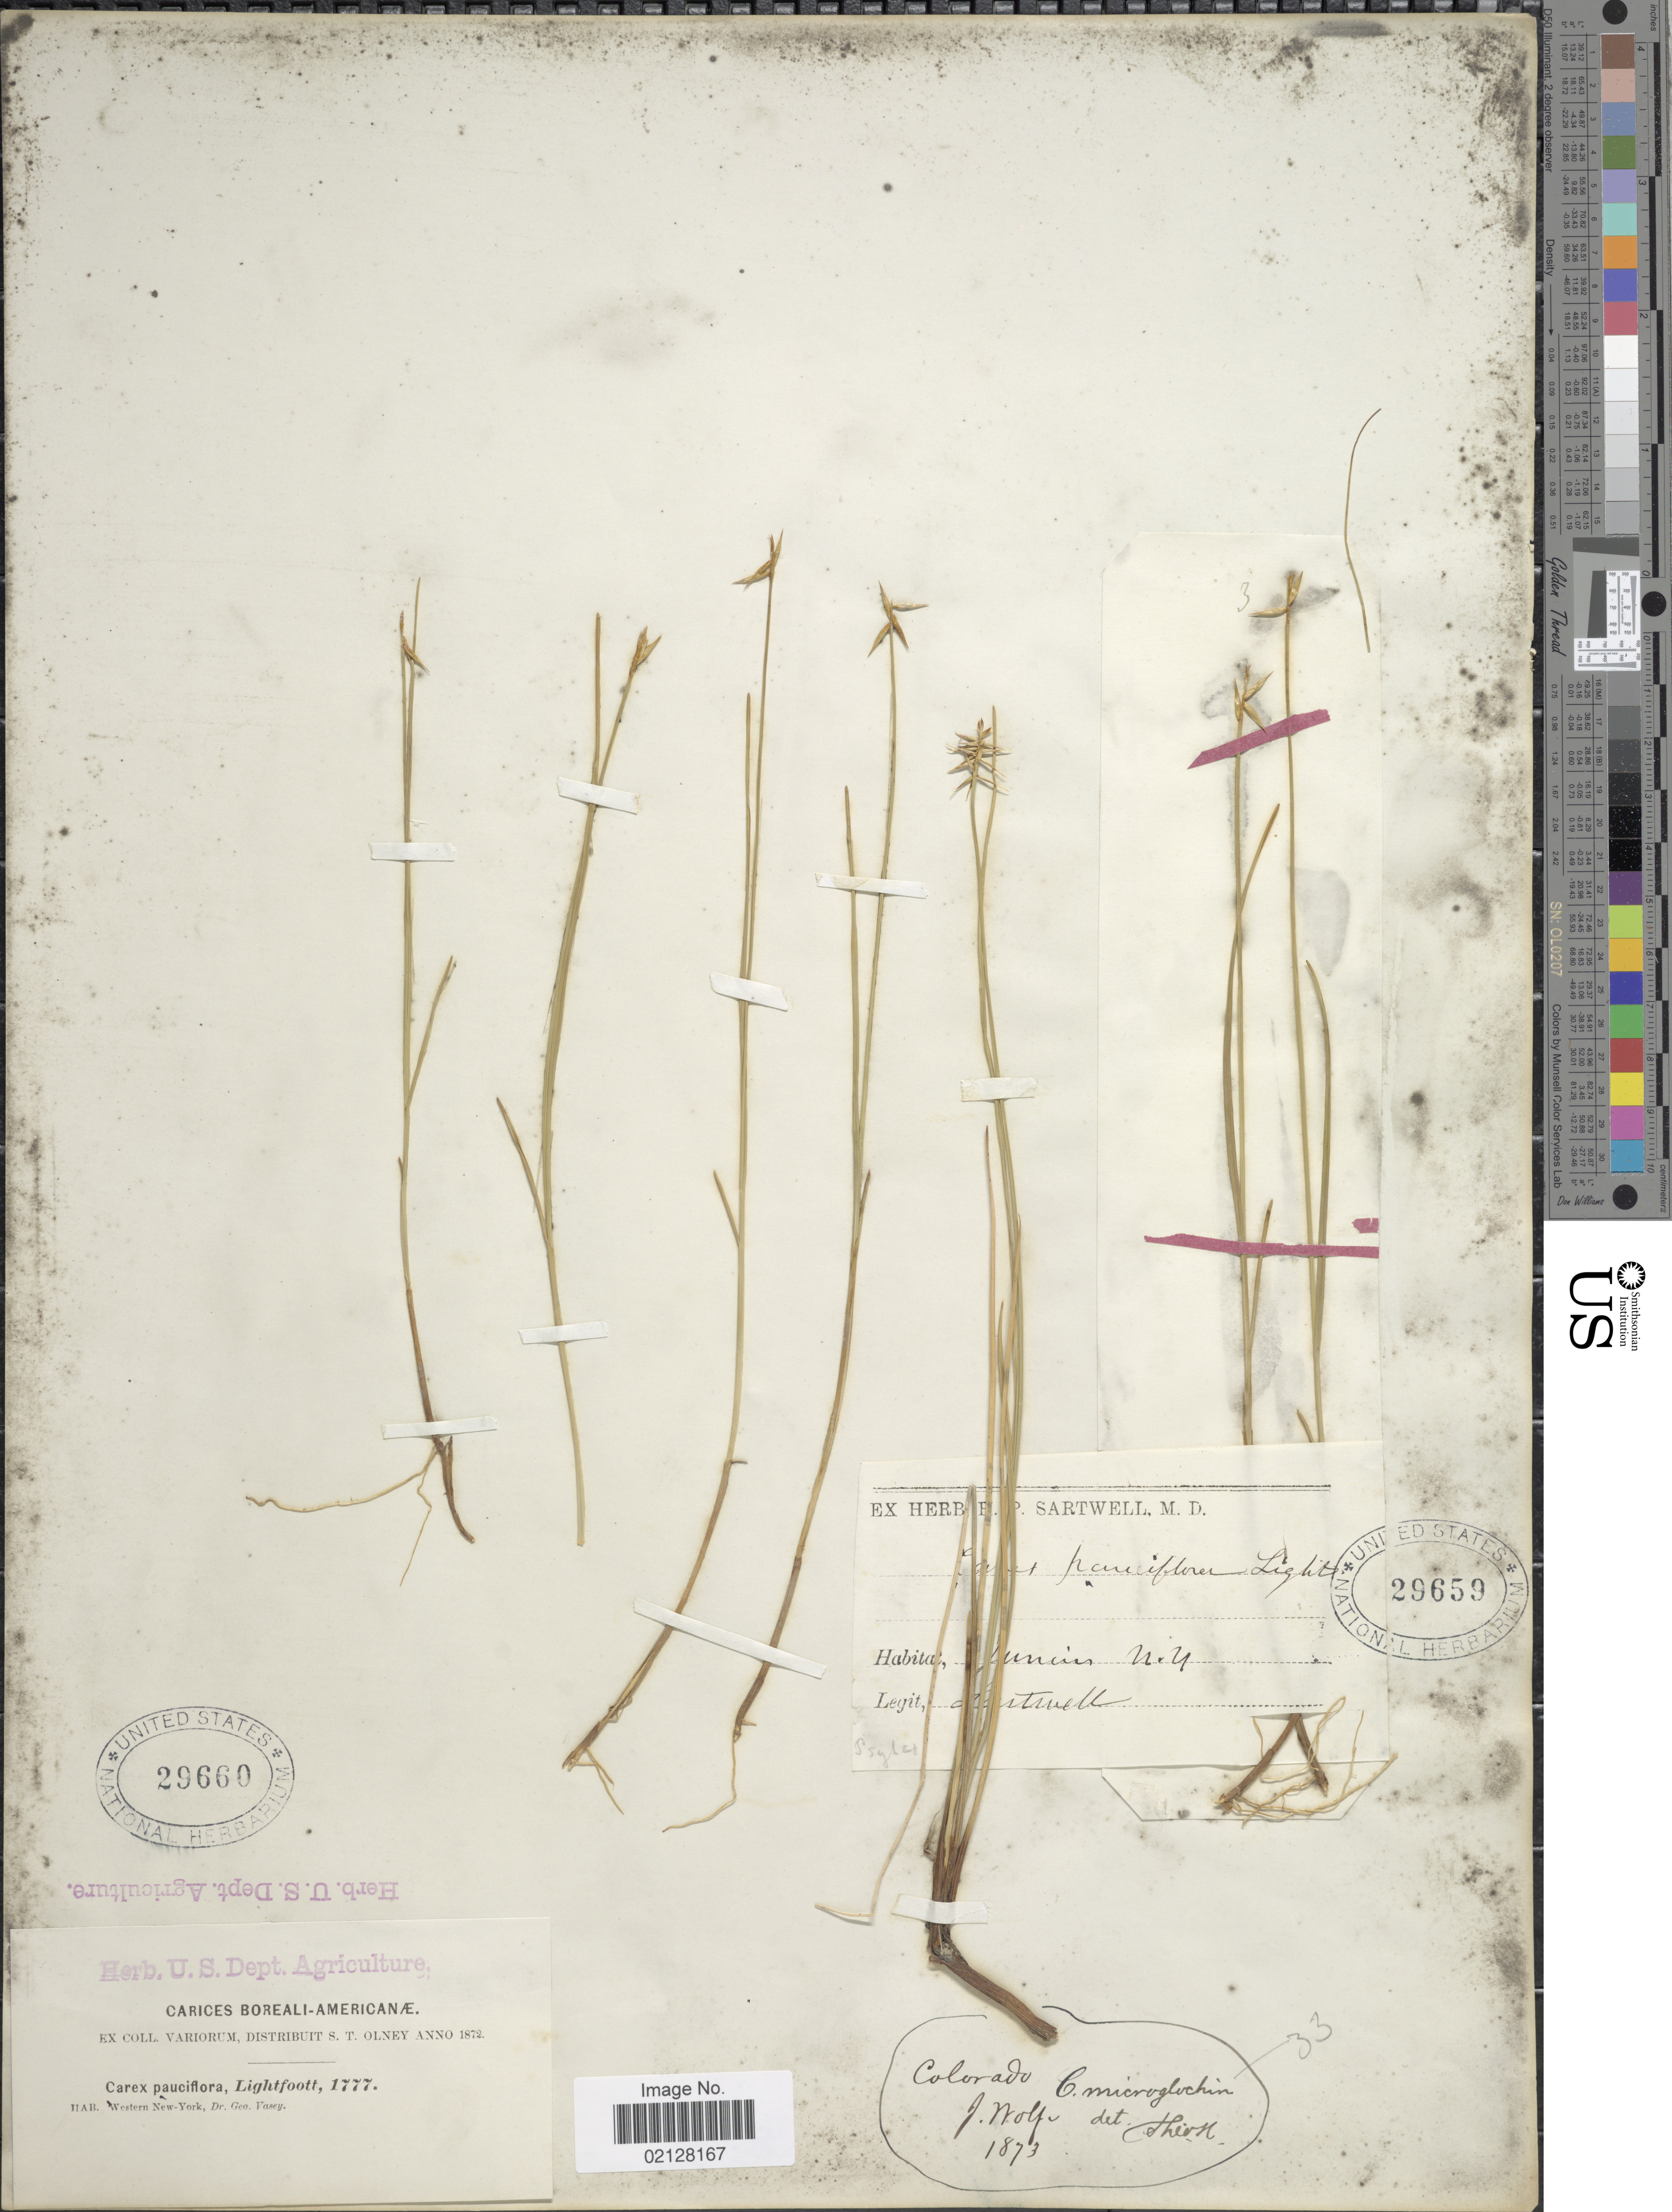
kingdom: Plantae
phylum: Tracheophyta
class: Liliopsida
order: Poales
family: Cyperaceae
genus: Carex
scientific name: Carex pauciflora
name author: Lightf.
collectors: Sartwell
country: United States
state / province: New York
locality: Junius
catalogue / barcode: US 29659-2